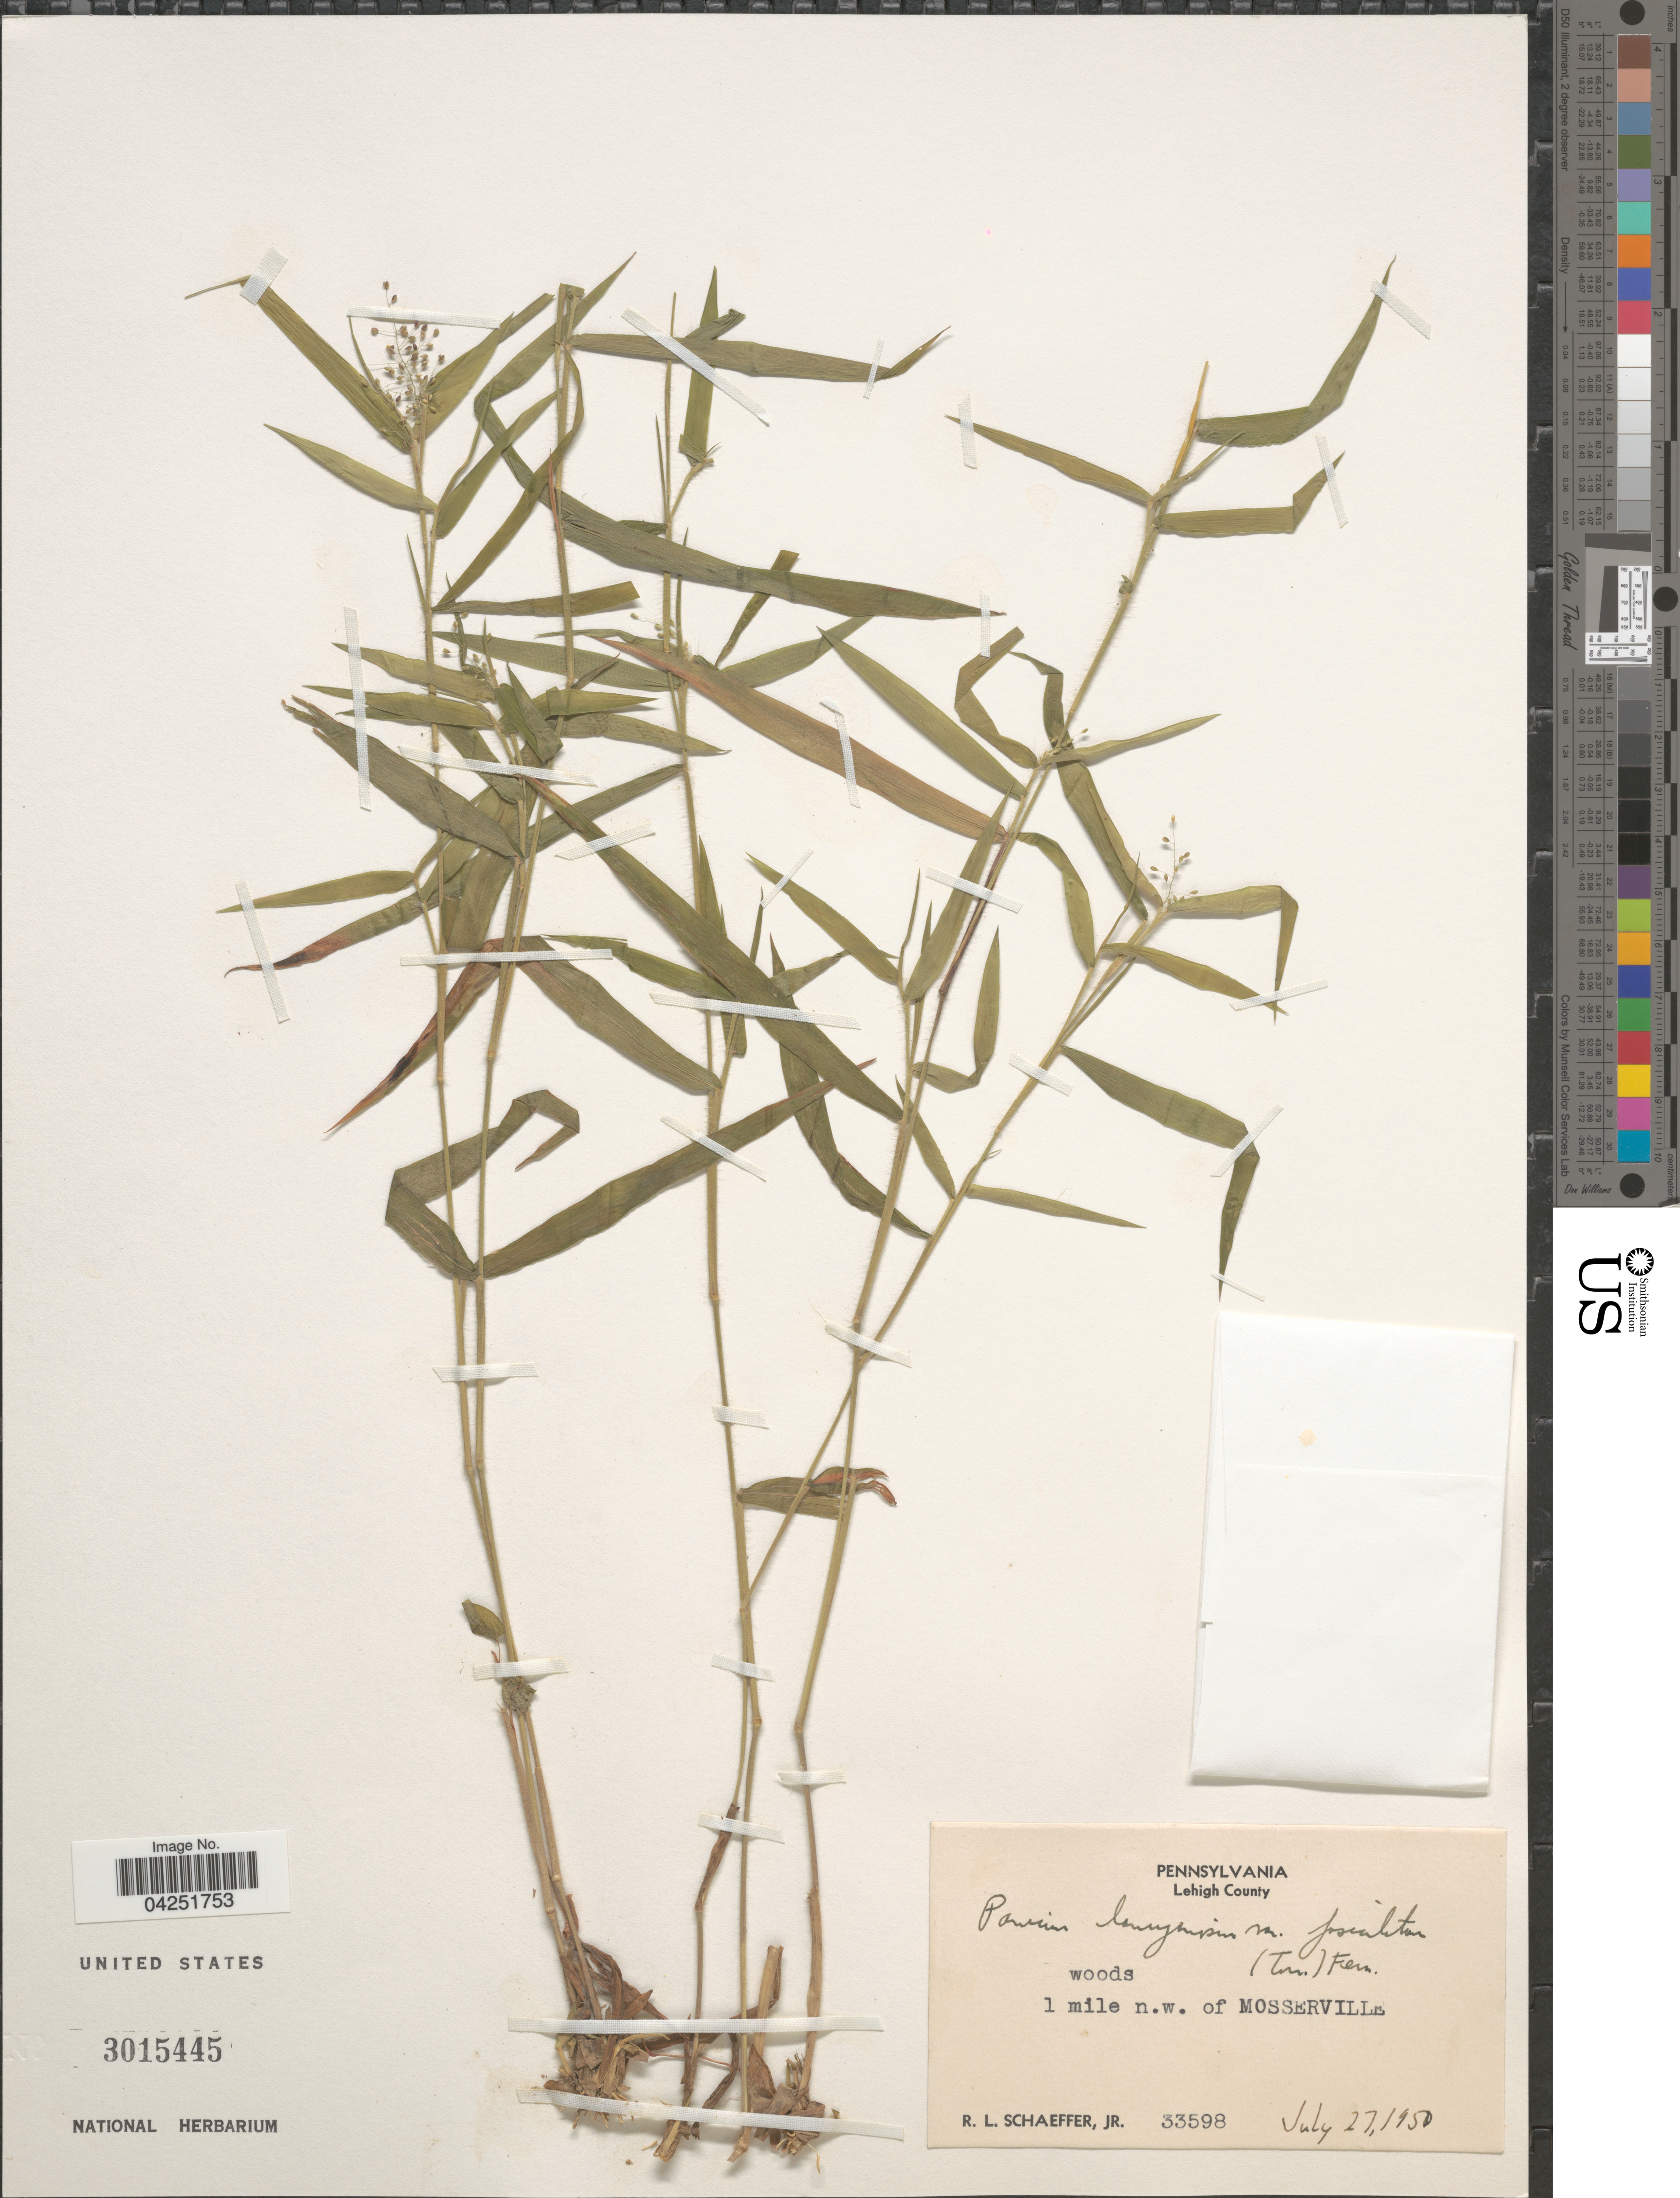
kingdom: Plantae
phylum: Tracheophyta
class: Liliopsida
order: Poales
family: Poaceae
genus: Dichanthelium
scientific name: Dichanthelium acuminatum var. fasciculatum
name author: (Torr.) Freckmann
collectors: R. L. Schaeffer Jr.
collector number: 33598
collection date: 1950-07-27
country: United States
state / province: Pennsylvania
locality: Lehigh County. 1 mile n. w. of Mosserville.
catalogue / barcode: US 3015445